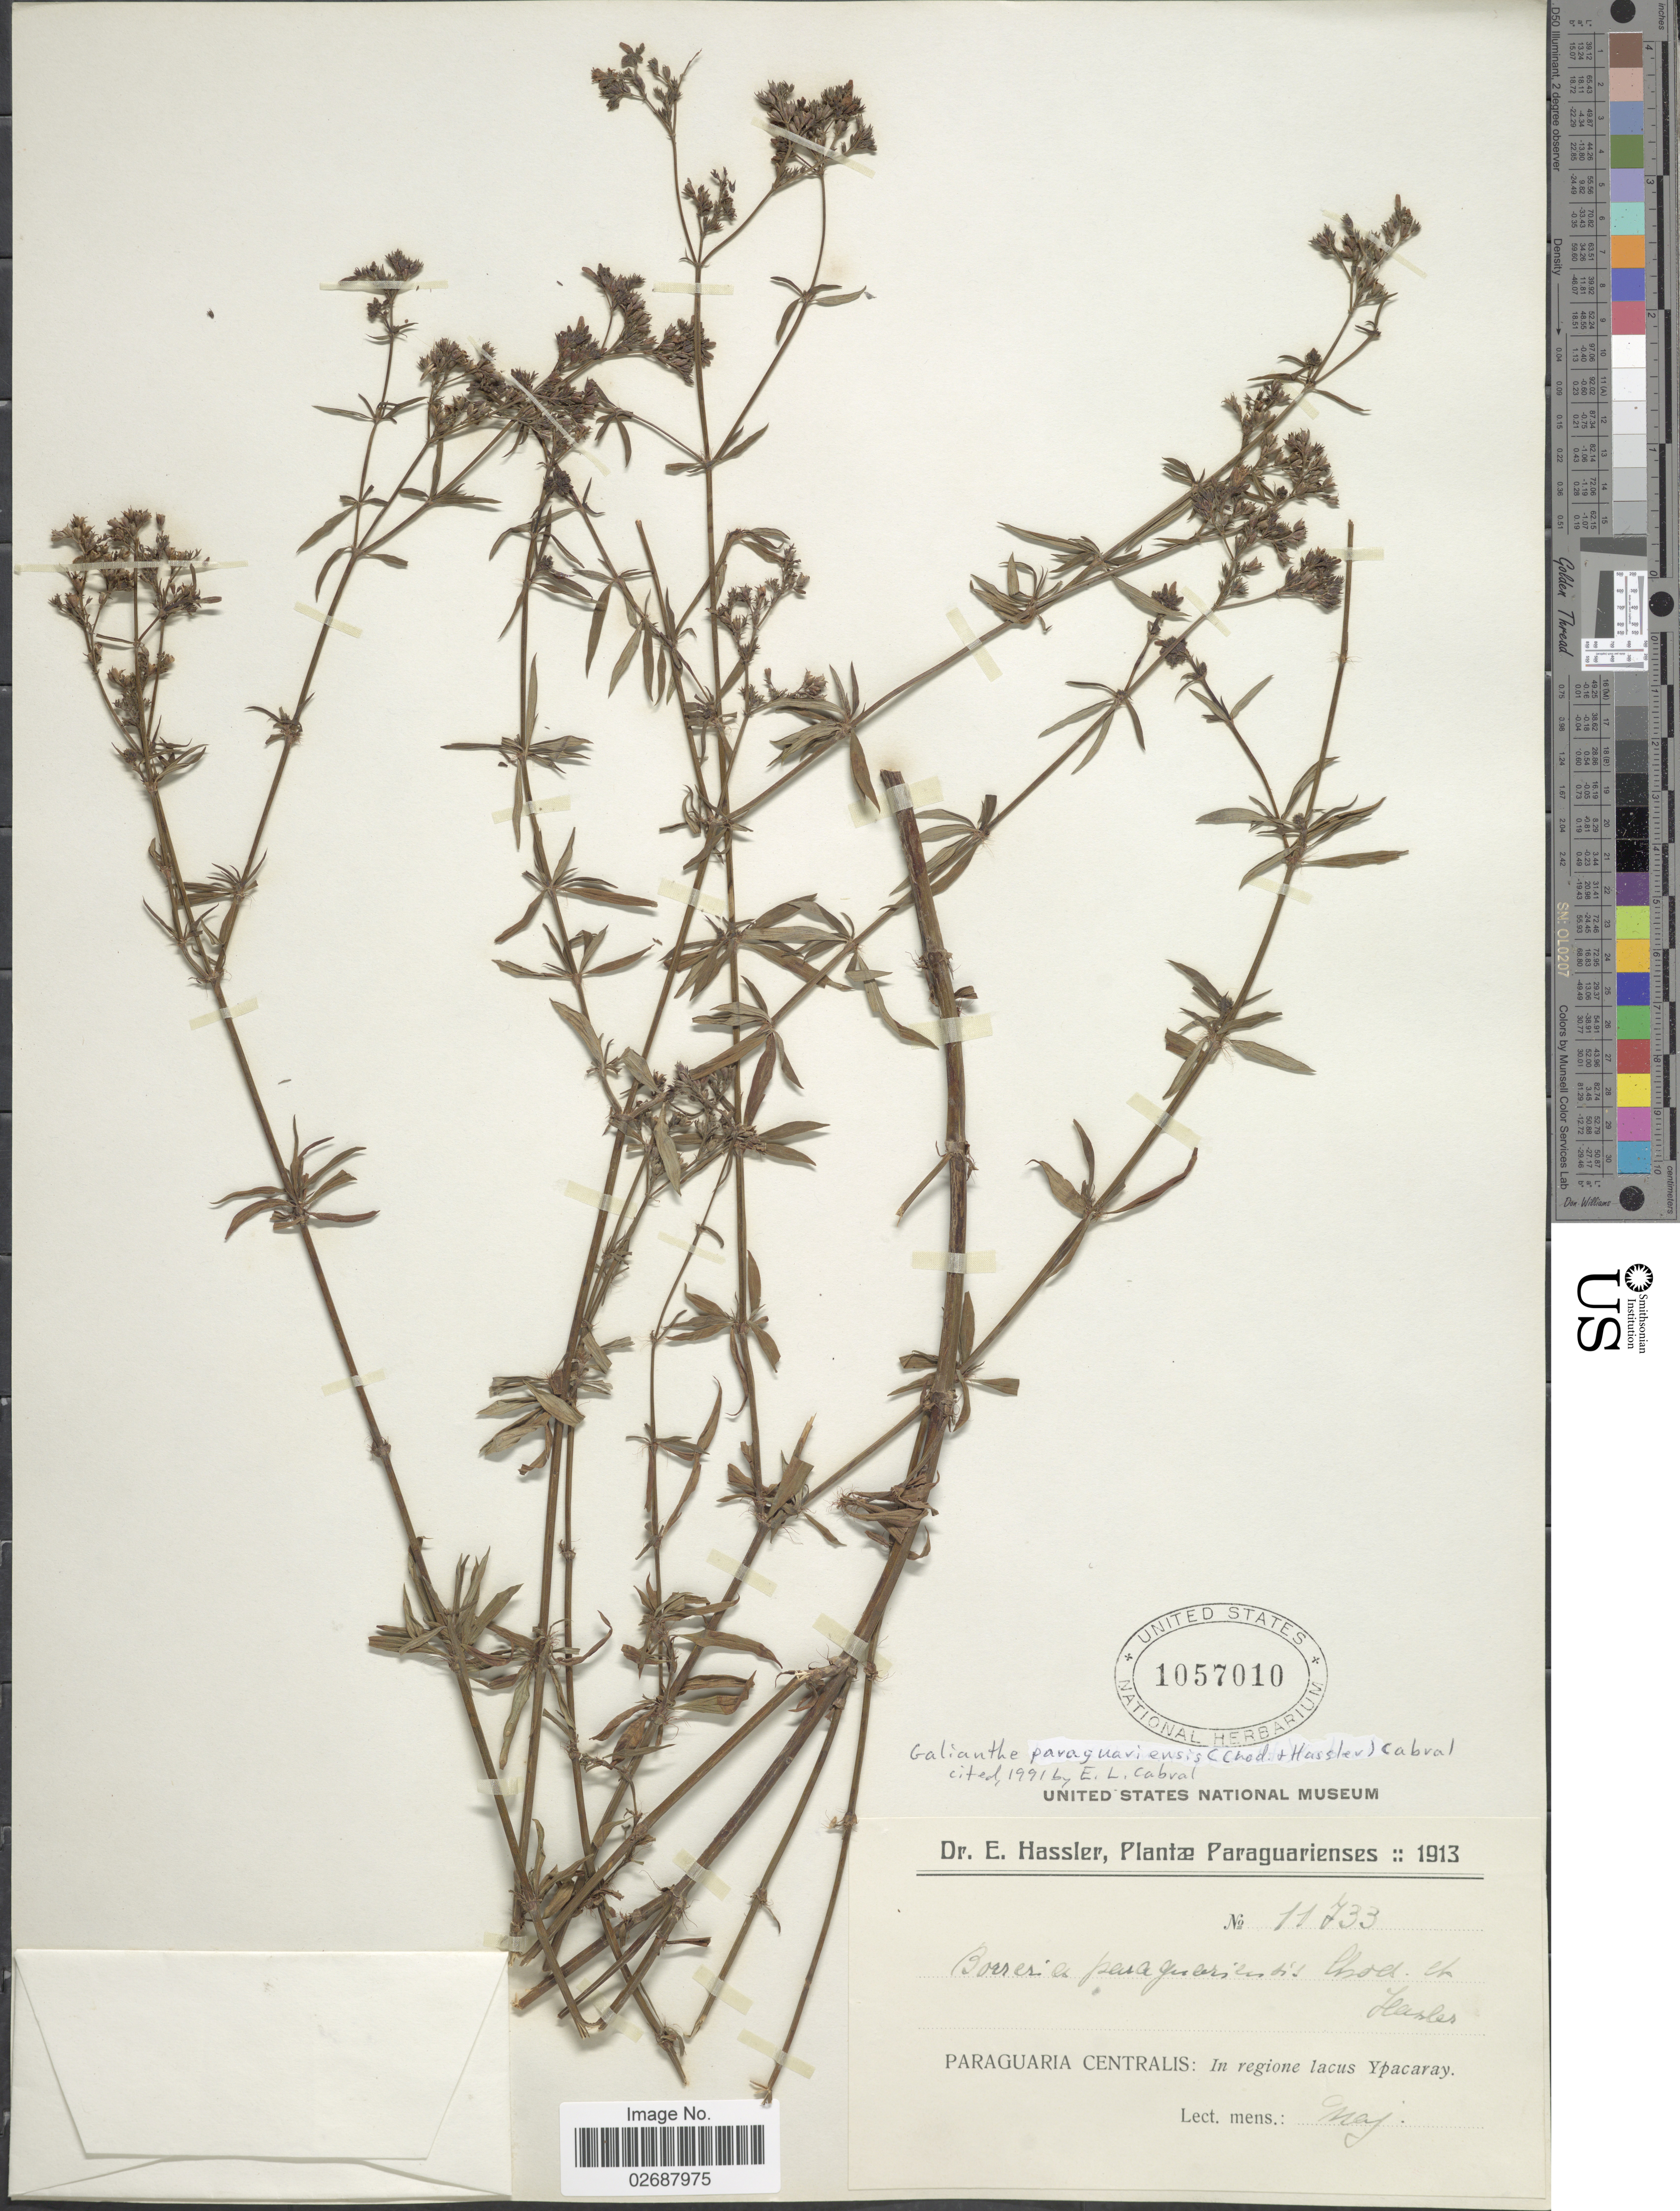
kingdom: Plantae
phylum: Tracheophyta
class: Magnoliopsida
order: Gentianales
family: Rubiaceae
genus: Galianthe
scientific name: Galianthe paraguariensis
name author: (Chodat) E.L. Cabral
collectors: E. Hassler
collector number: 11733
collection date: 1913-05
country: Paraguay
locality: Paraguaria Centralis: In regione lacus Ypacaray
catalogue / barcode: US 1057010